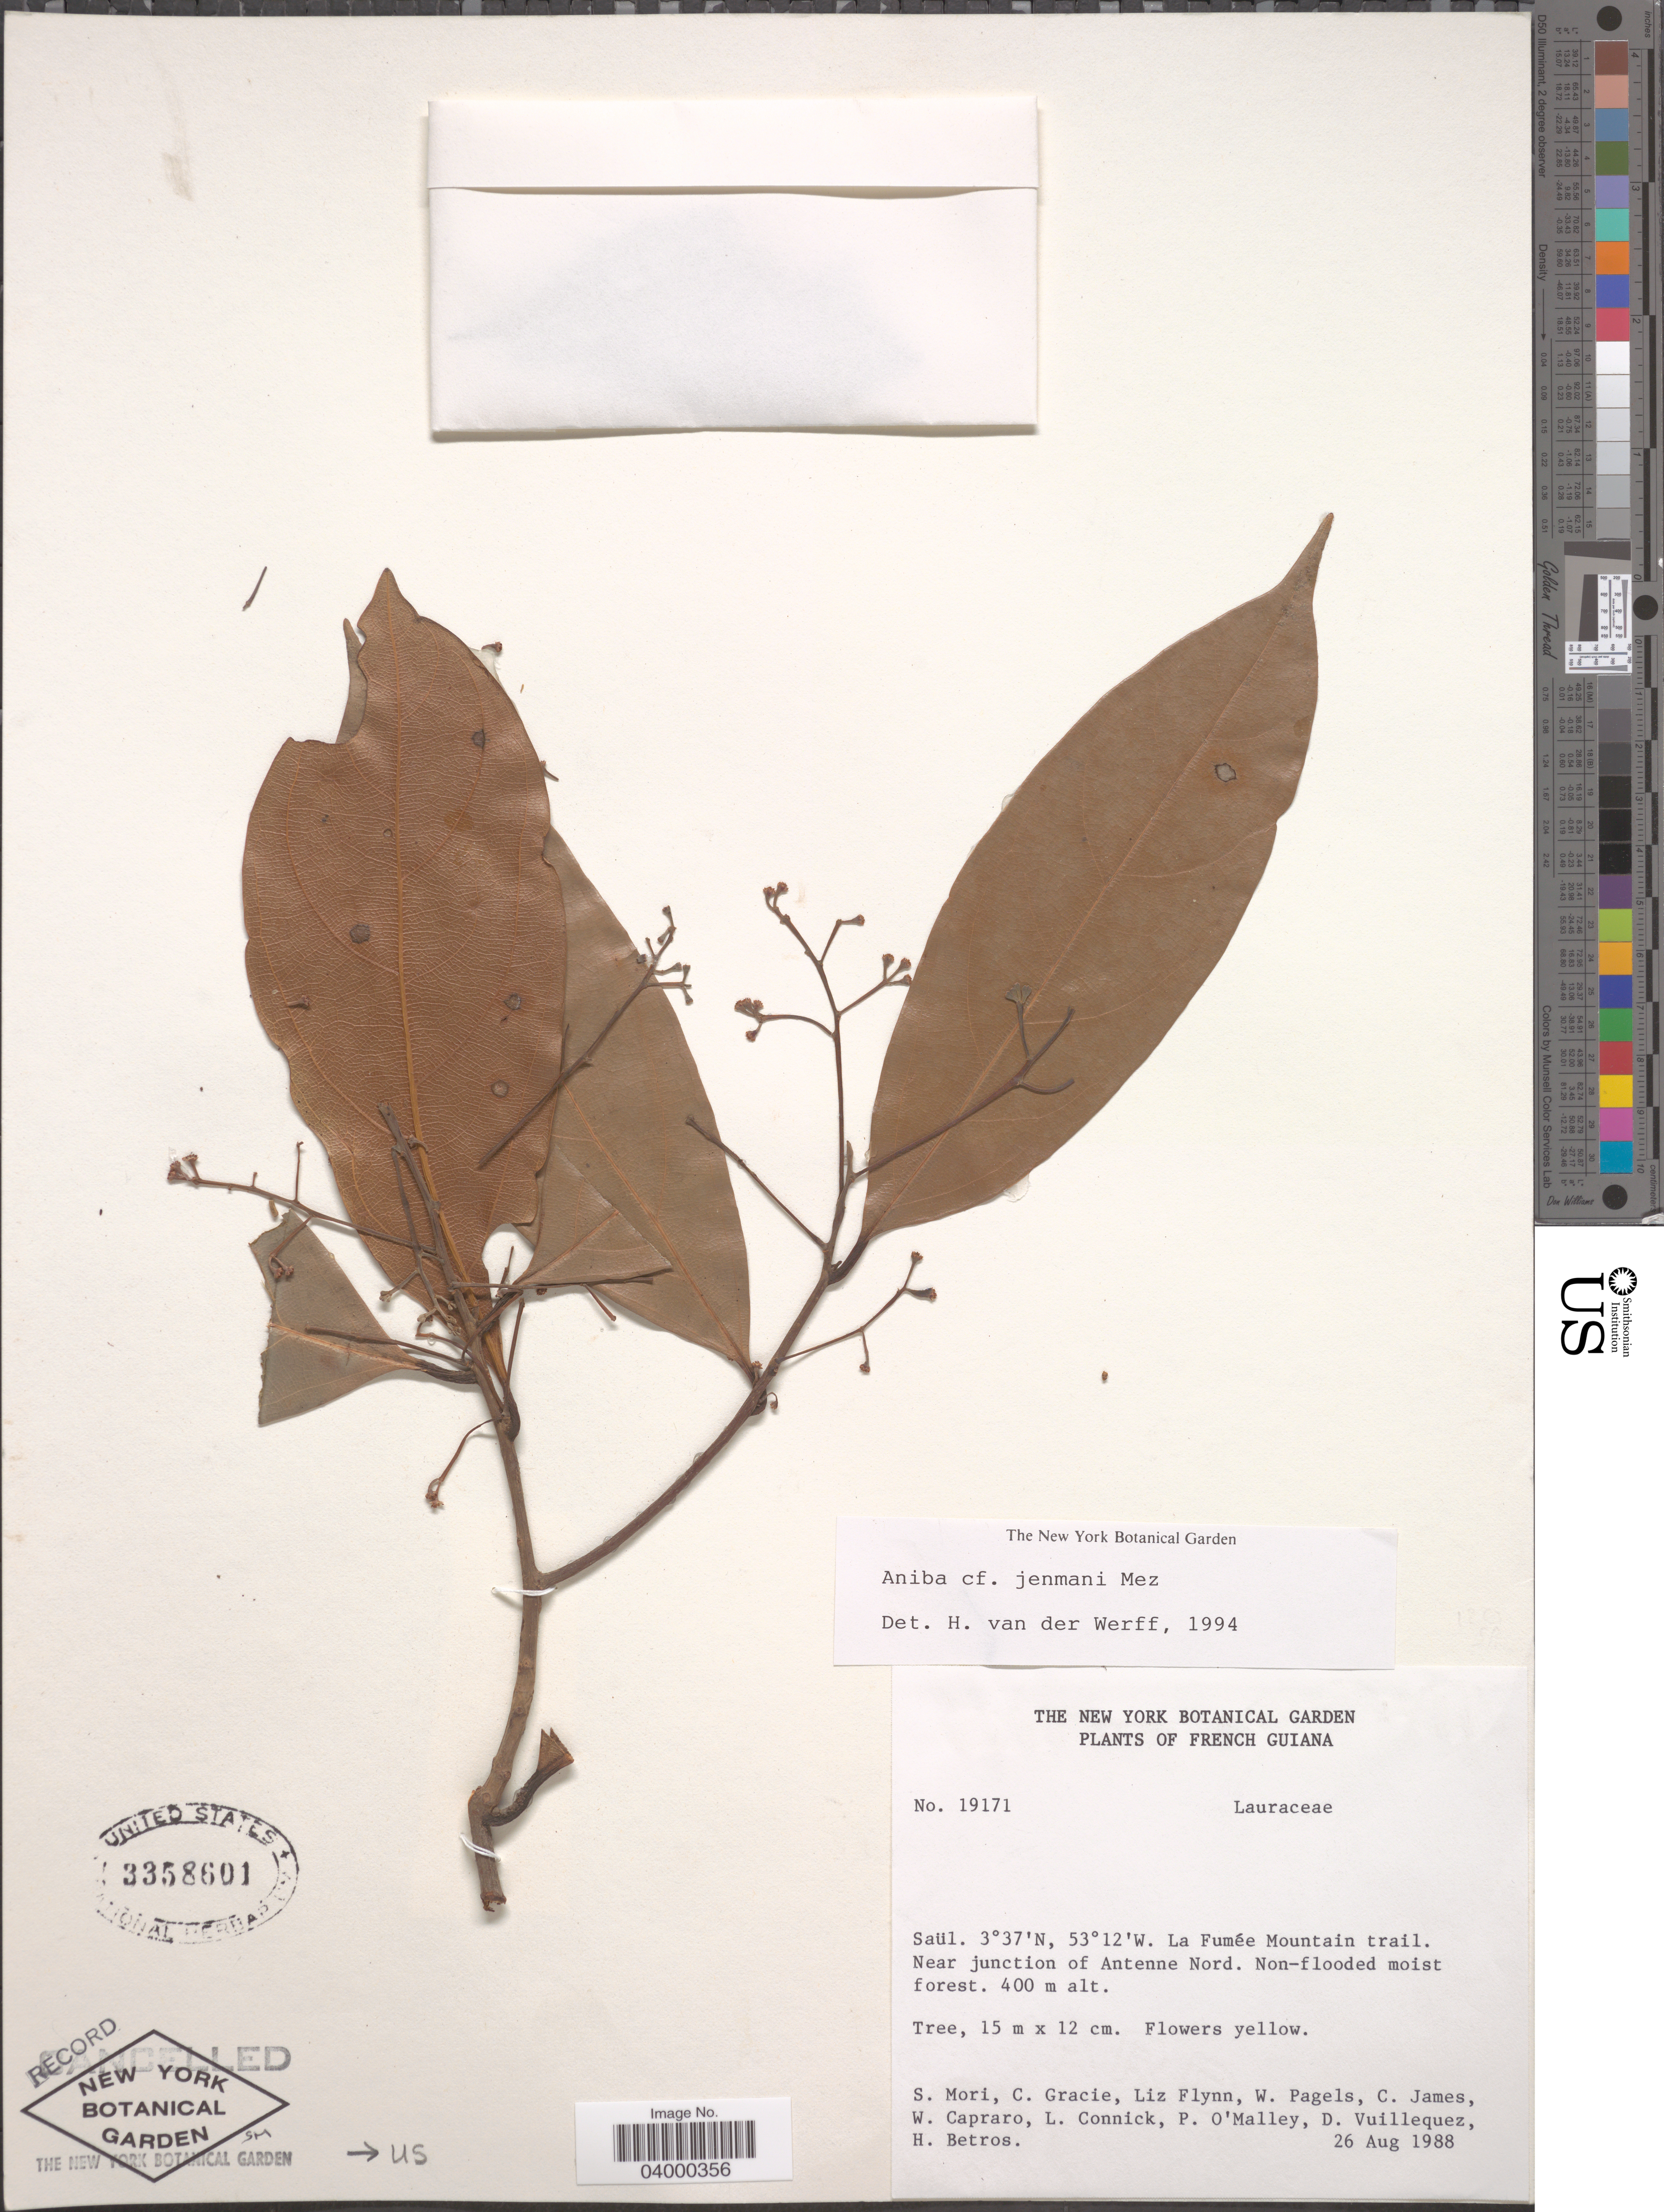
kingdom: Plantae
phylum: Tracheophyta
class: Magnoliopsida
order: Laurales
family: Lauraceae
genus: Aniba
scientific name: Aniba heringeri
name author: Vattimo-Gil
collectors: S. Mori, C. A. Gracie, L. Flynn, W. Pagels & et al.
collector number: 19171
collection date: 1988-08-26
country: French Guiana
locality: Saül. La Fumée Mountain trail. Near junction of Antenne Nord.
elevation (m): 400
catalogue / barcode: US 3358601